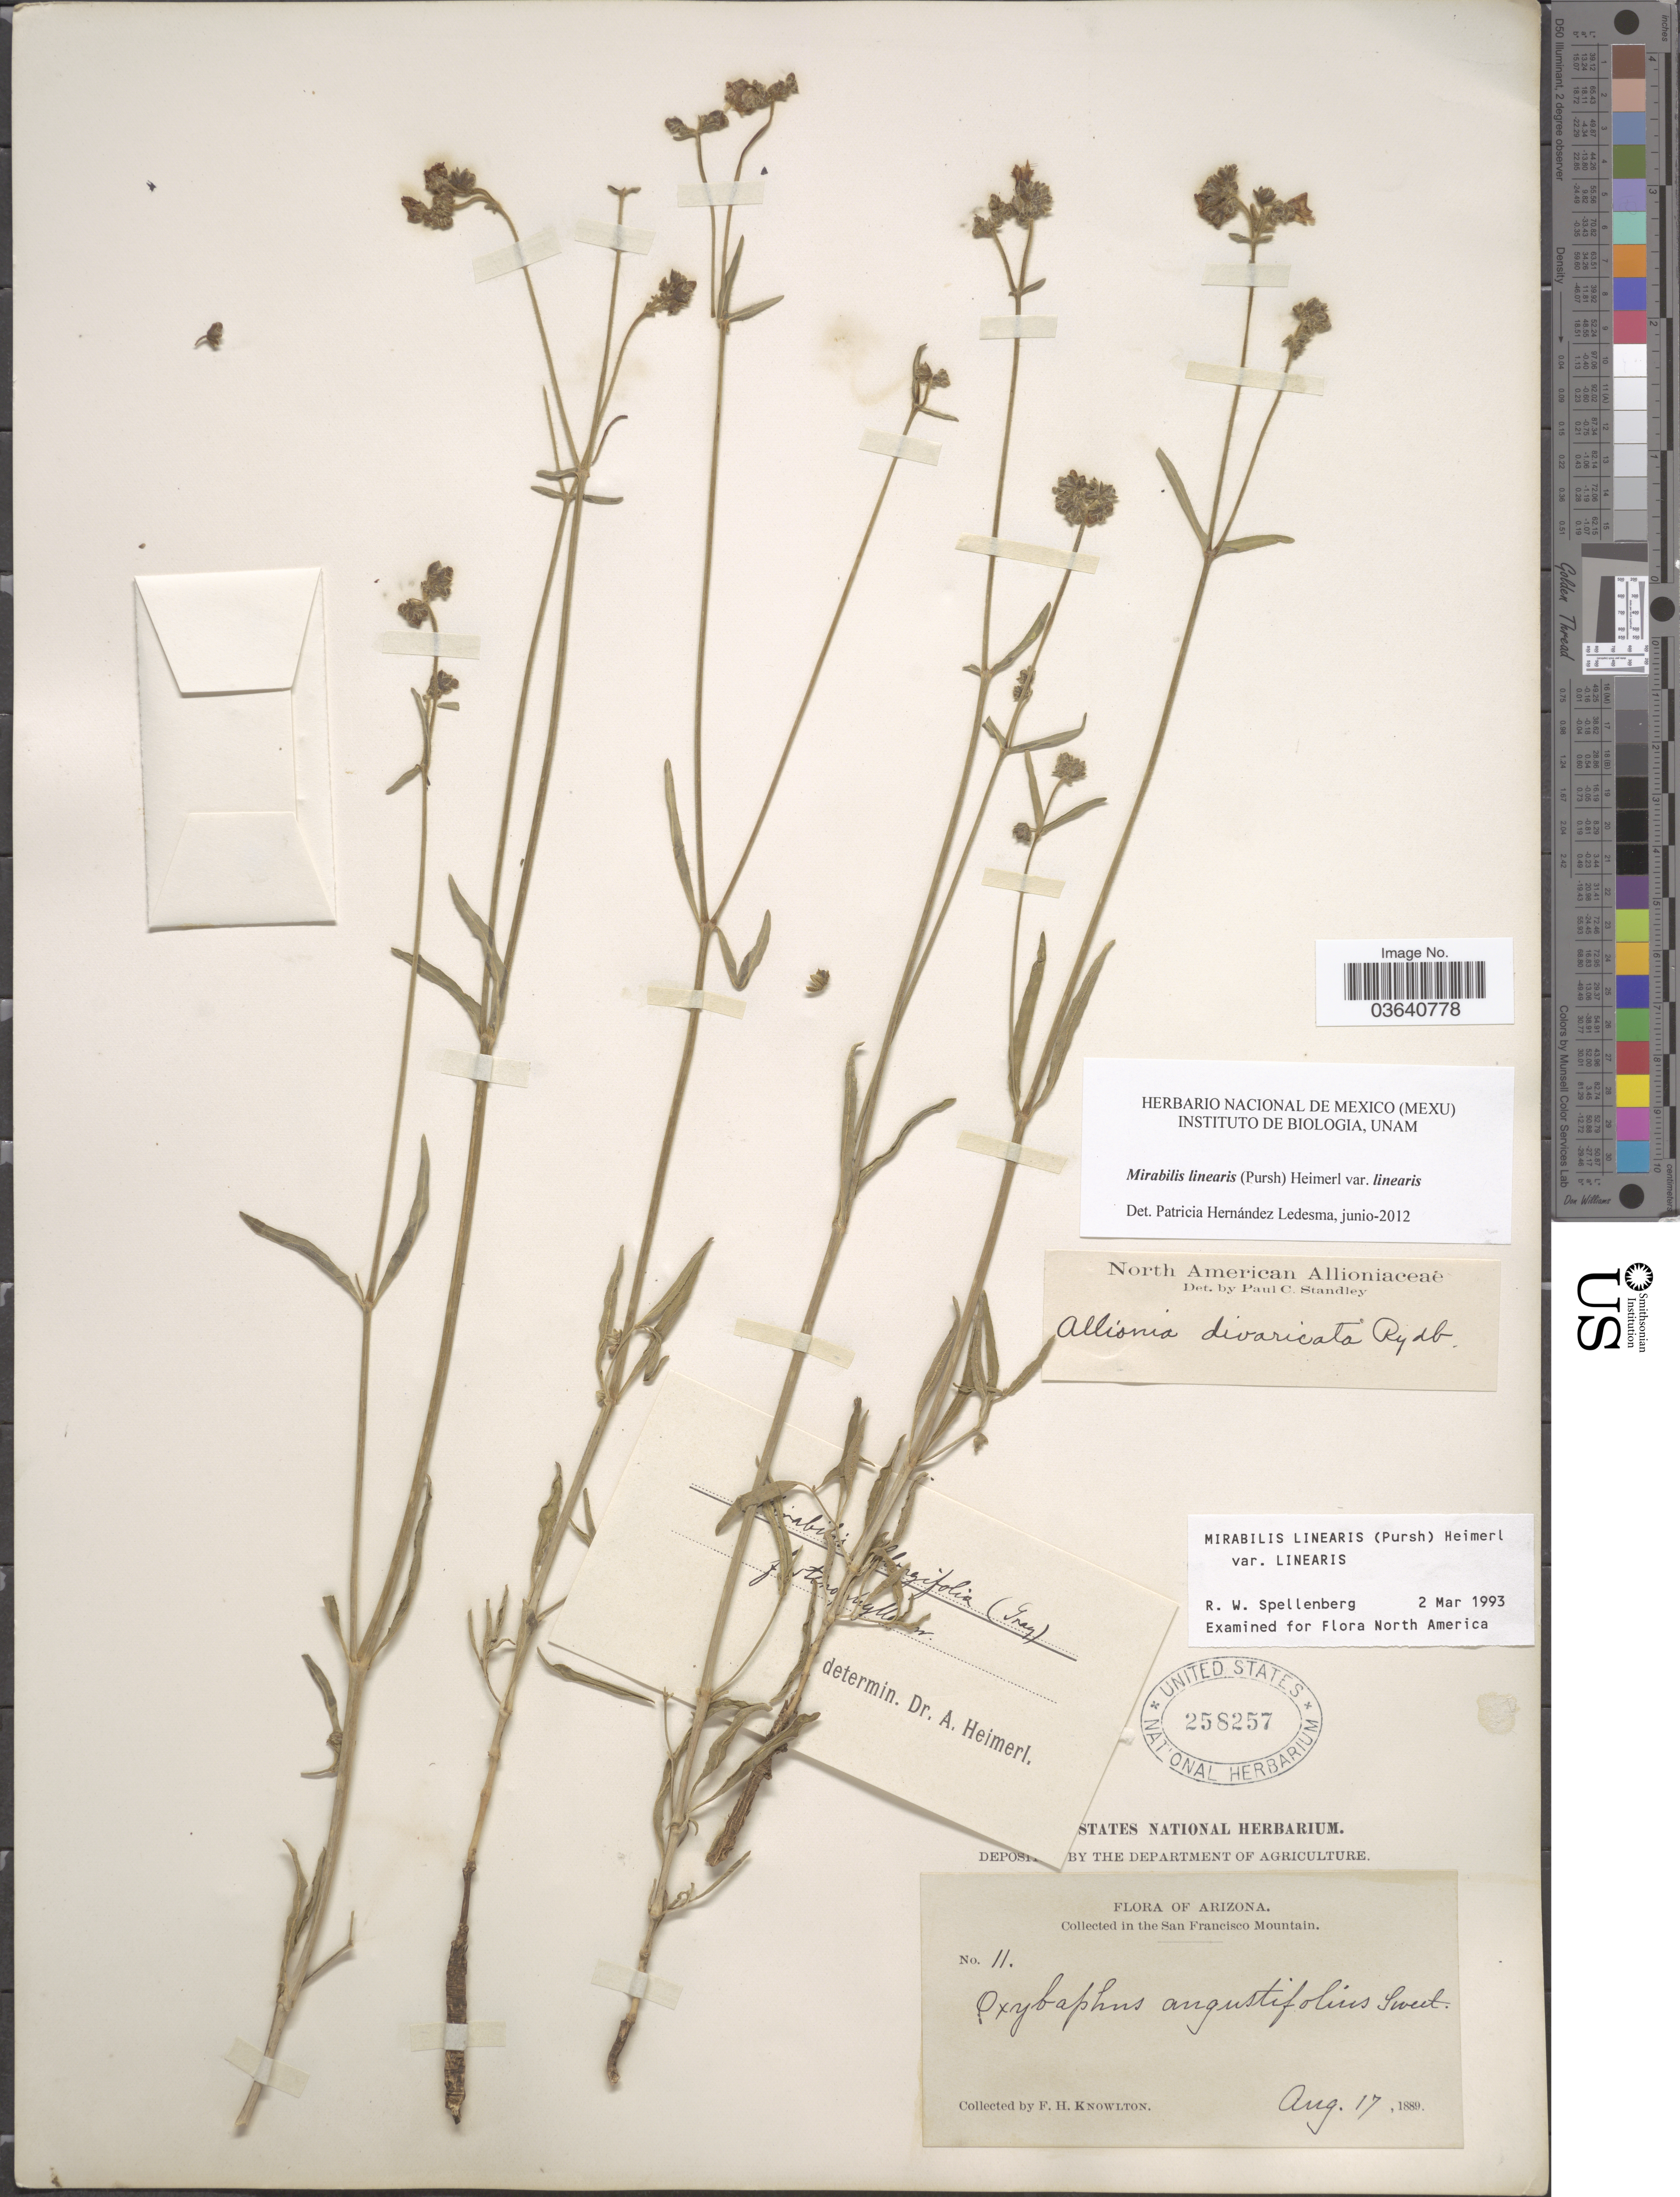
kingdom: Plantae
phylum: Tracheophyta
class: Magnoliopsida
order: Caryophyllales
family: Nyctaginaceae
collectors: F. H. Knowlton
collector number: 11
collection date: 1889-08-17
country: United States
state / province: Arizona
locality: In the San Francisco Mountain.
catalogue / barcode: US 258257